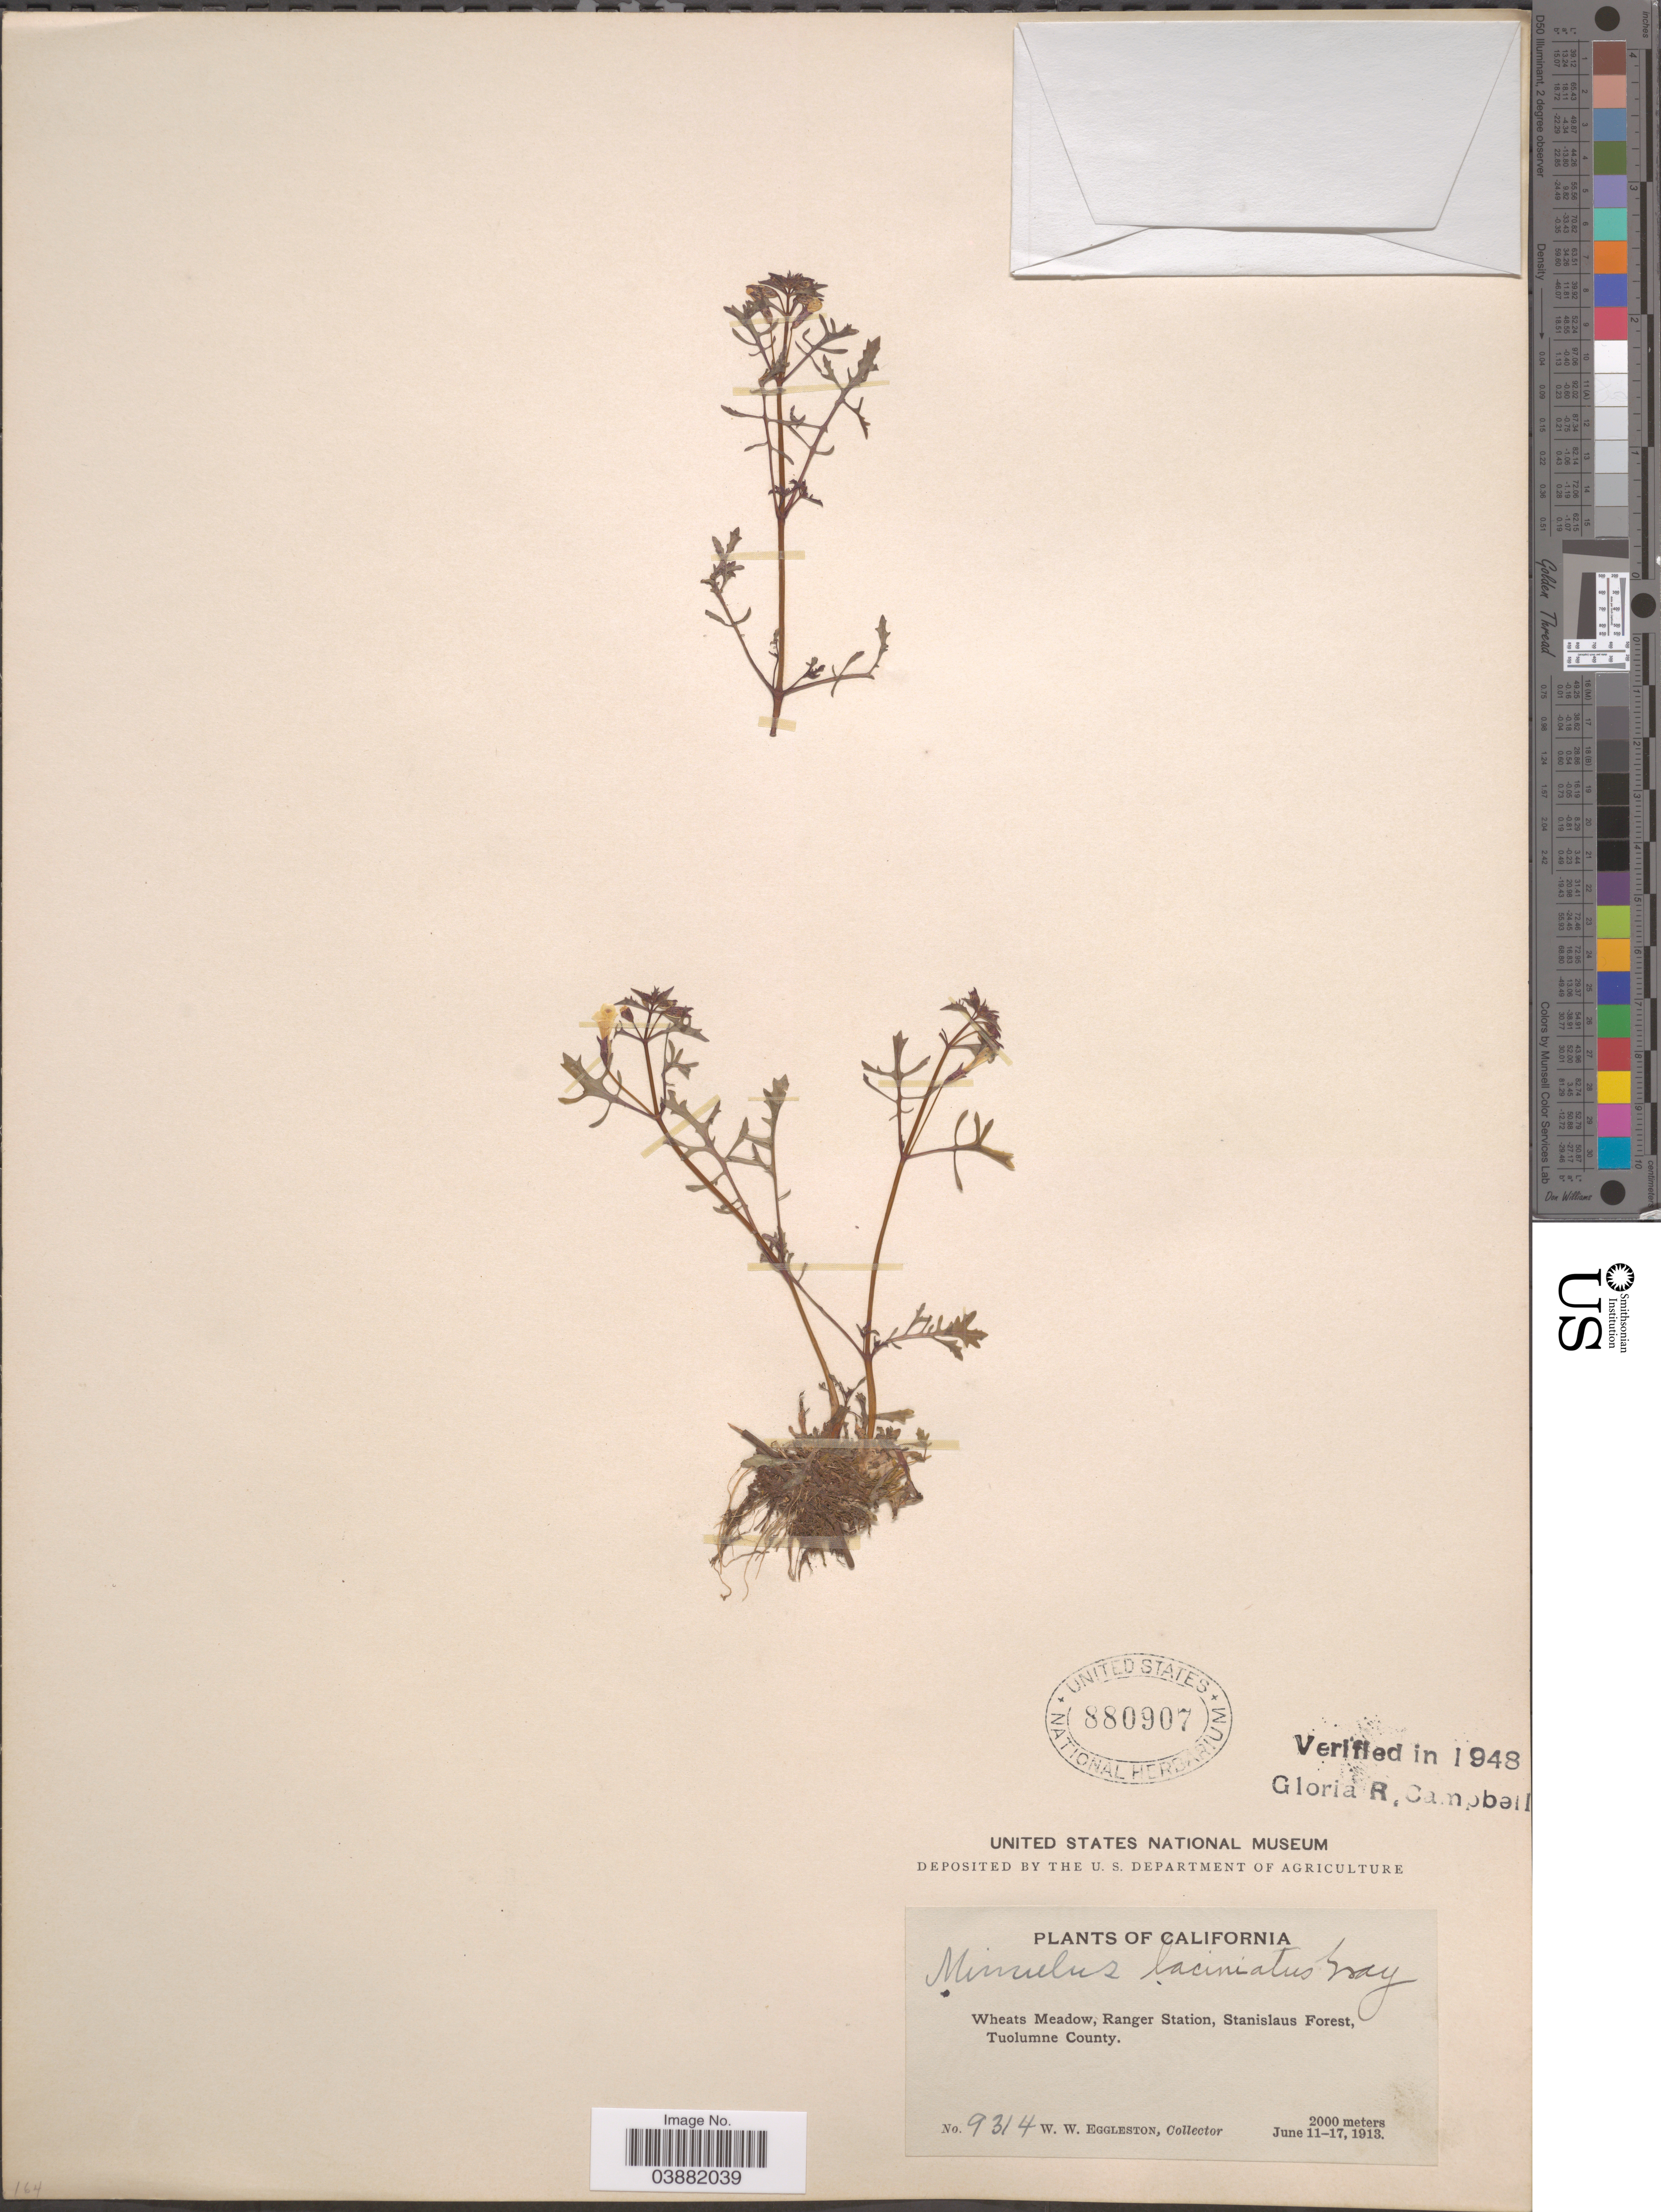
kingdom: Plantae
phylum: Tracheophyta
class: Magnoliopsida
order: Lamiales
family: Phrymaceae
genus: Mimulus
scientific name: Mimulus laciniatus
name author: A. Gray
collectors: W. W. Eggleston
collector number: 9314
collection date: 1913-06-11/1913-06-17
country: United States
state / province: California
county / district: Tuolumne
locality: Wheats Meadow, Ranger Station, Stanislaus Forest, Tuolumne County.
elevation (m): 2000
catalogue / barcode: US 880907